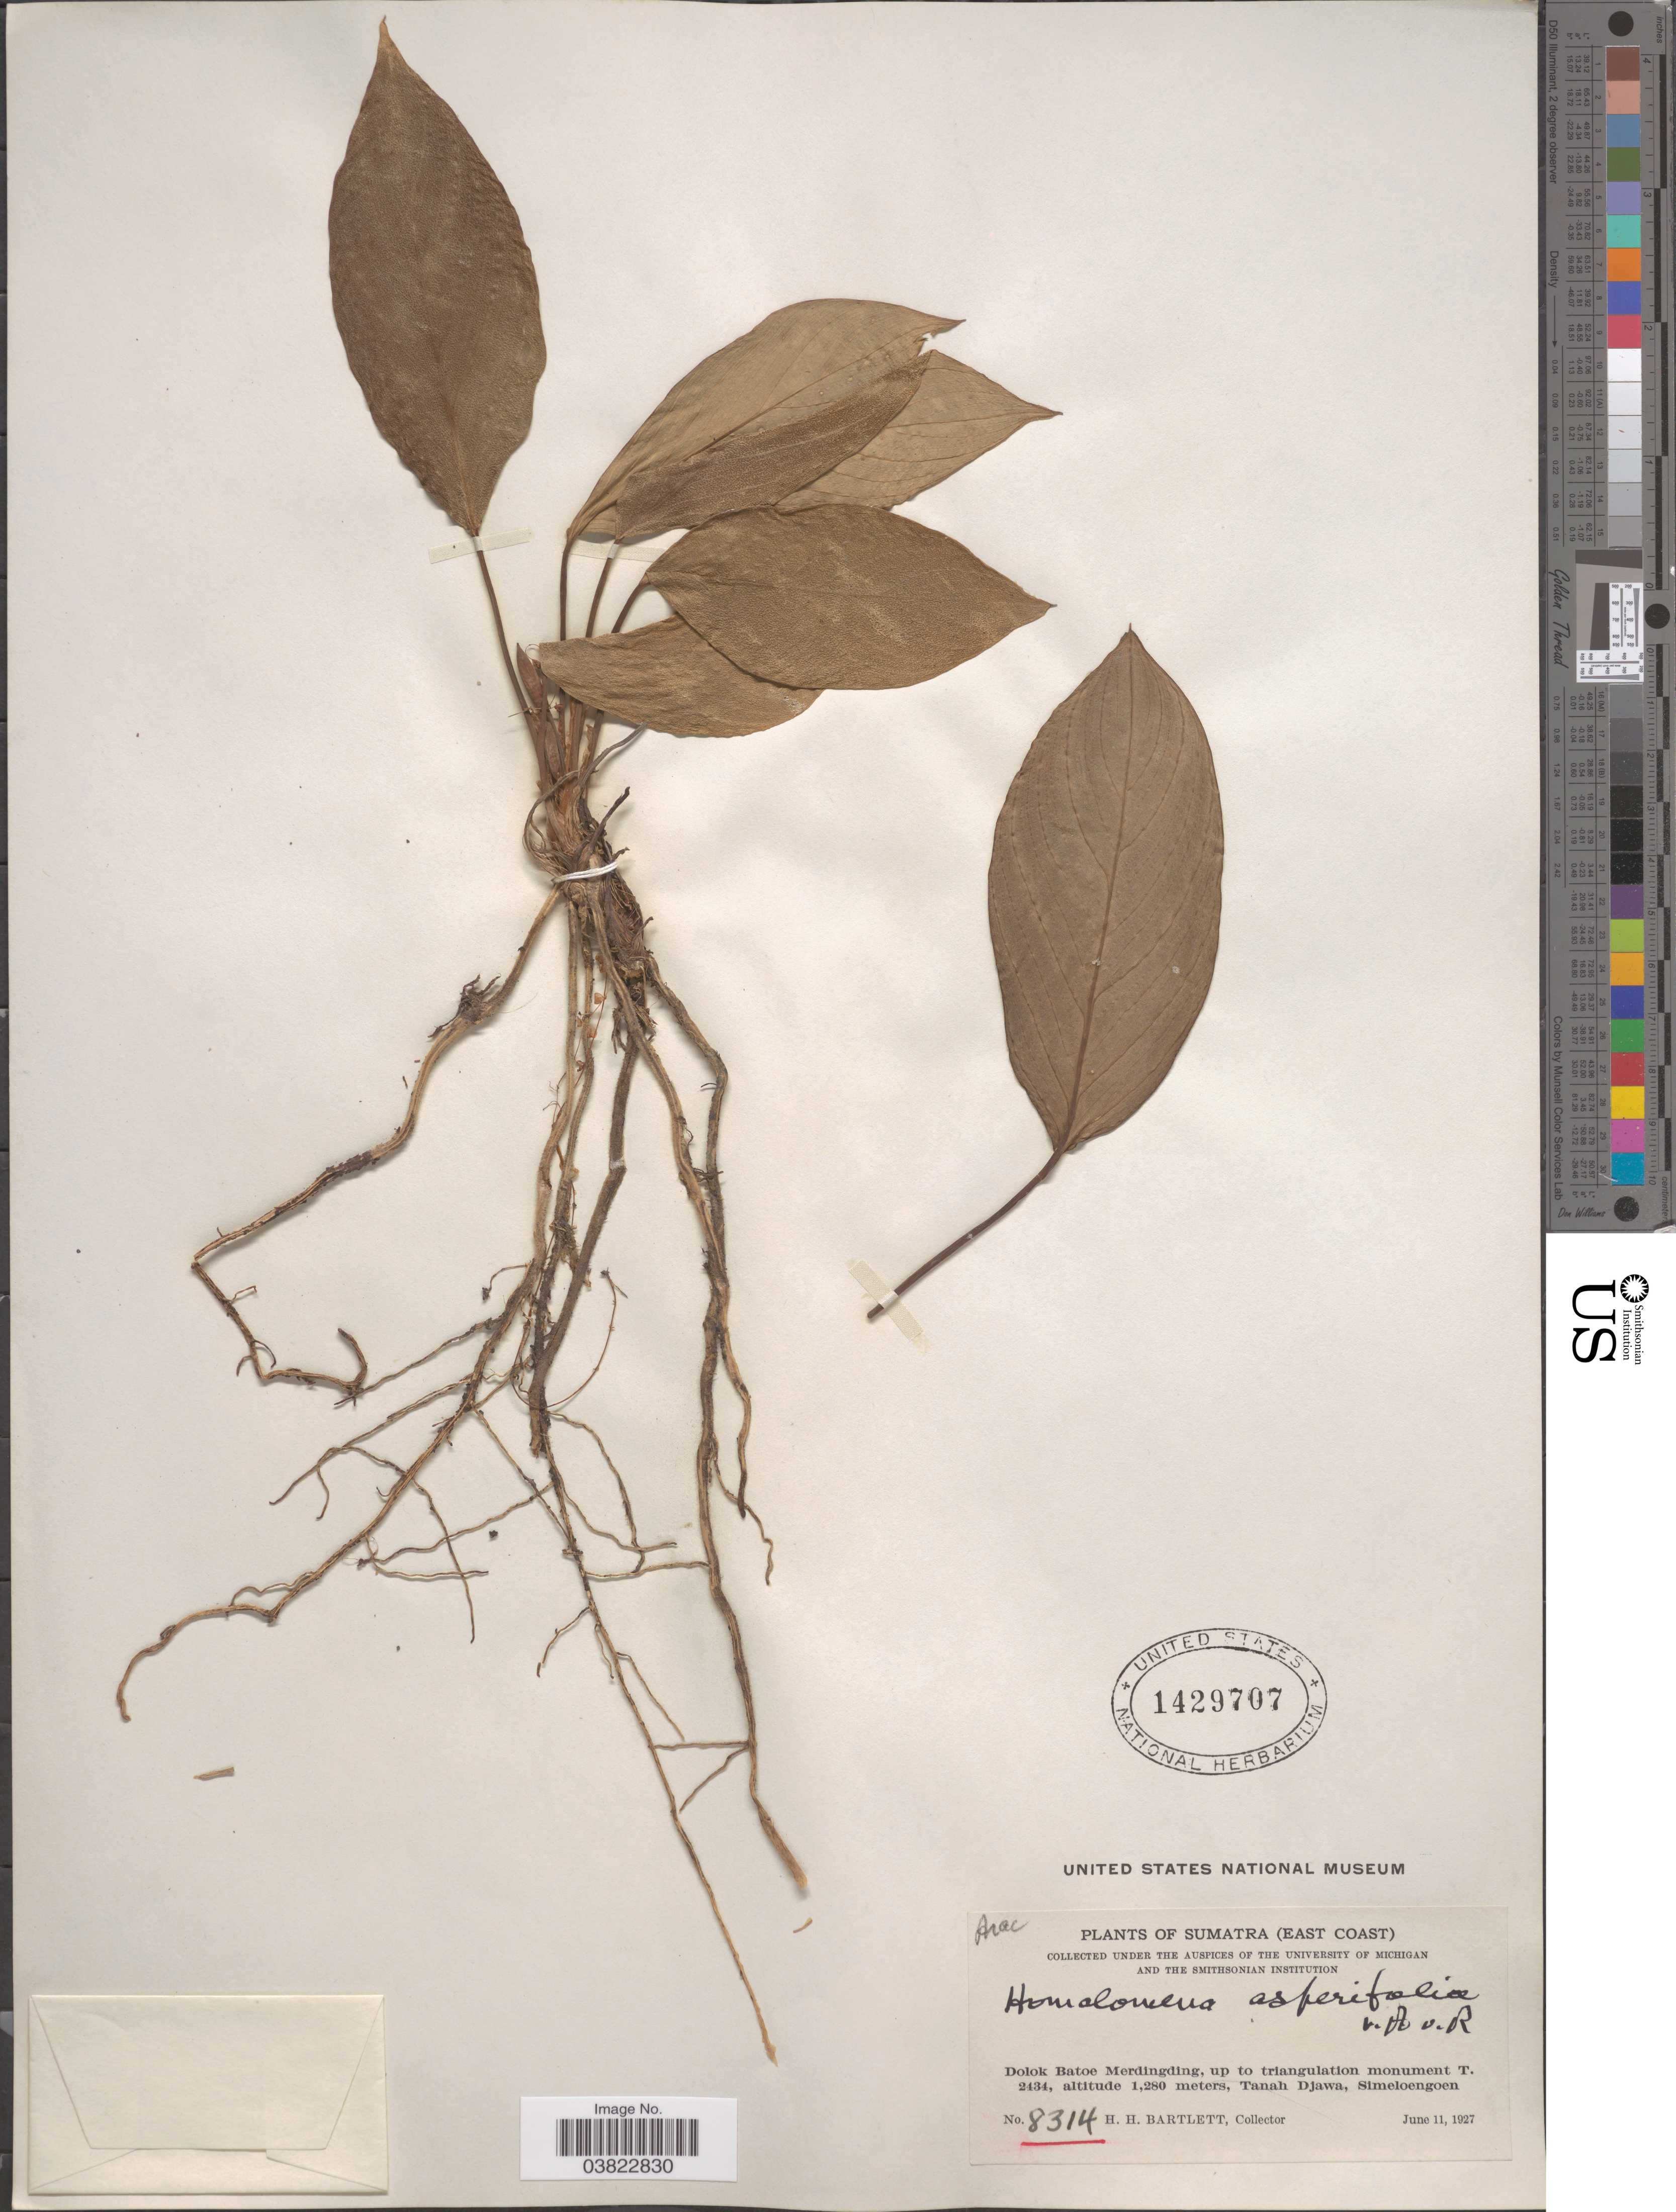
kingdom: Plantae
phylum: Tracheophyta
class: Liliopsida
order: Alismatales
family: Araceae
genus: Homalomena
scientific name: Homalomena asperifolia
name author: Alderw.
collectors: H. H. Bartlett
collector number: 8314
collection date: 1927-06-11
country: Indonesia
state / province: Sumatra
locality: (East Coast). Dolok Batoe Merdingding, up to triangulation monument T. 2434, Tanah Djawa, Simeloengoen.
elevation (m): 1280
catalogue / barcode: US 1429707